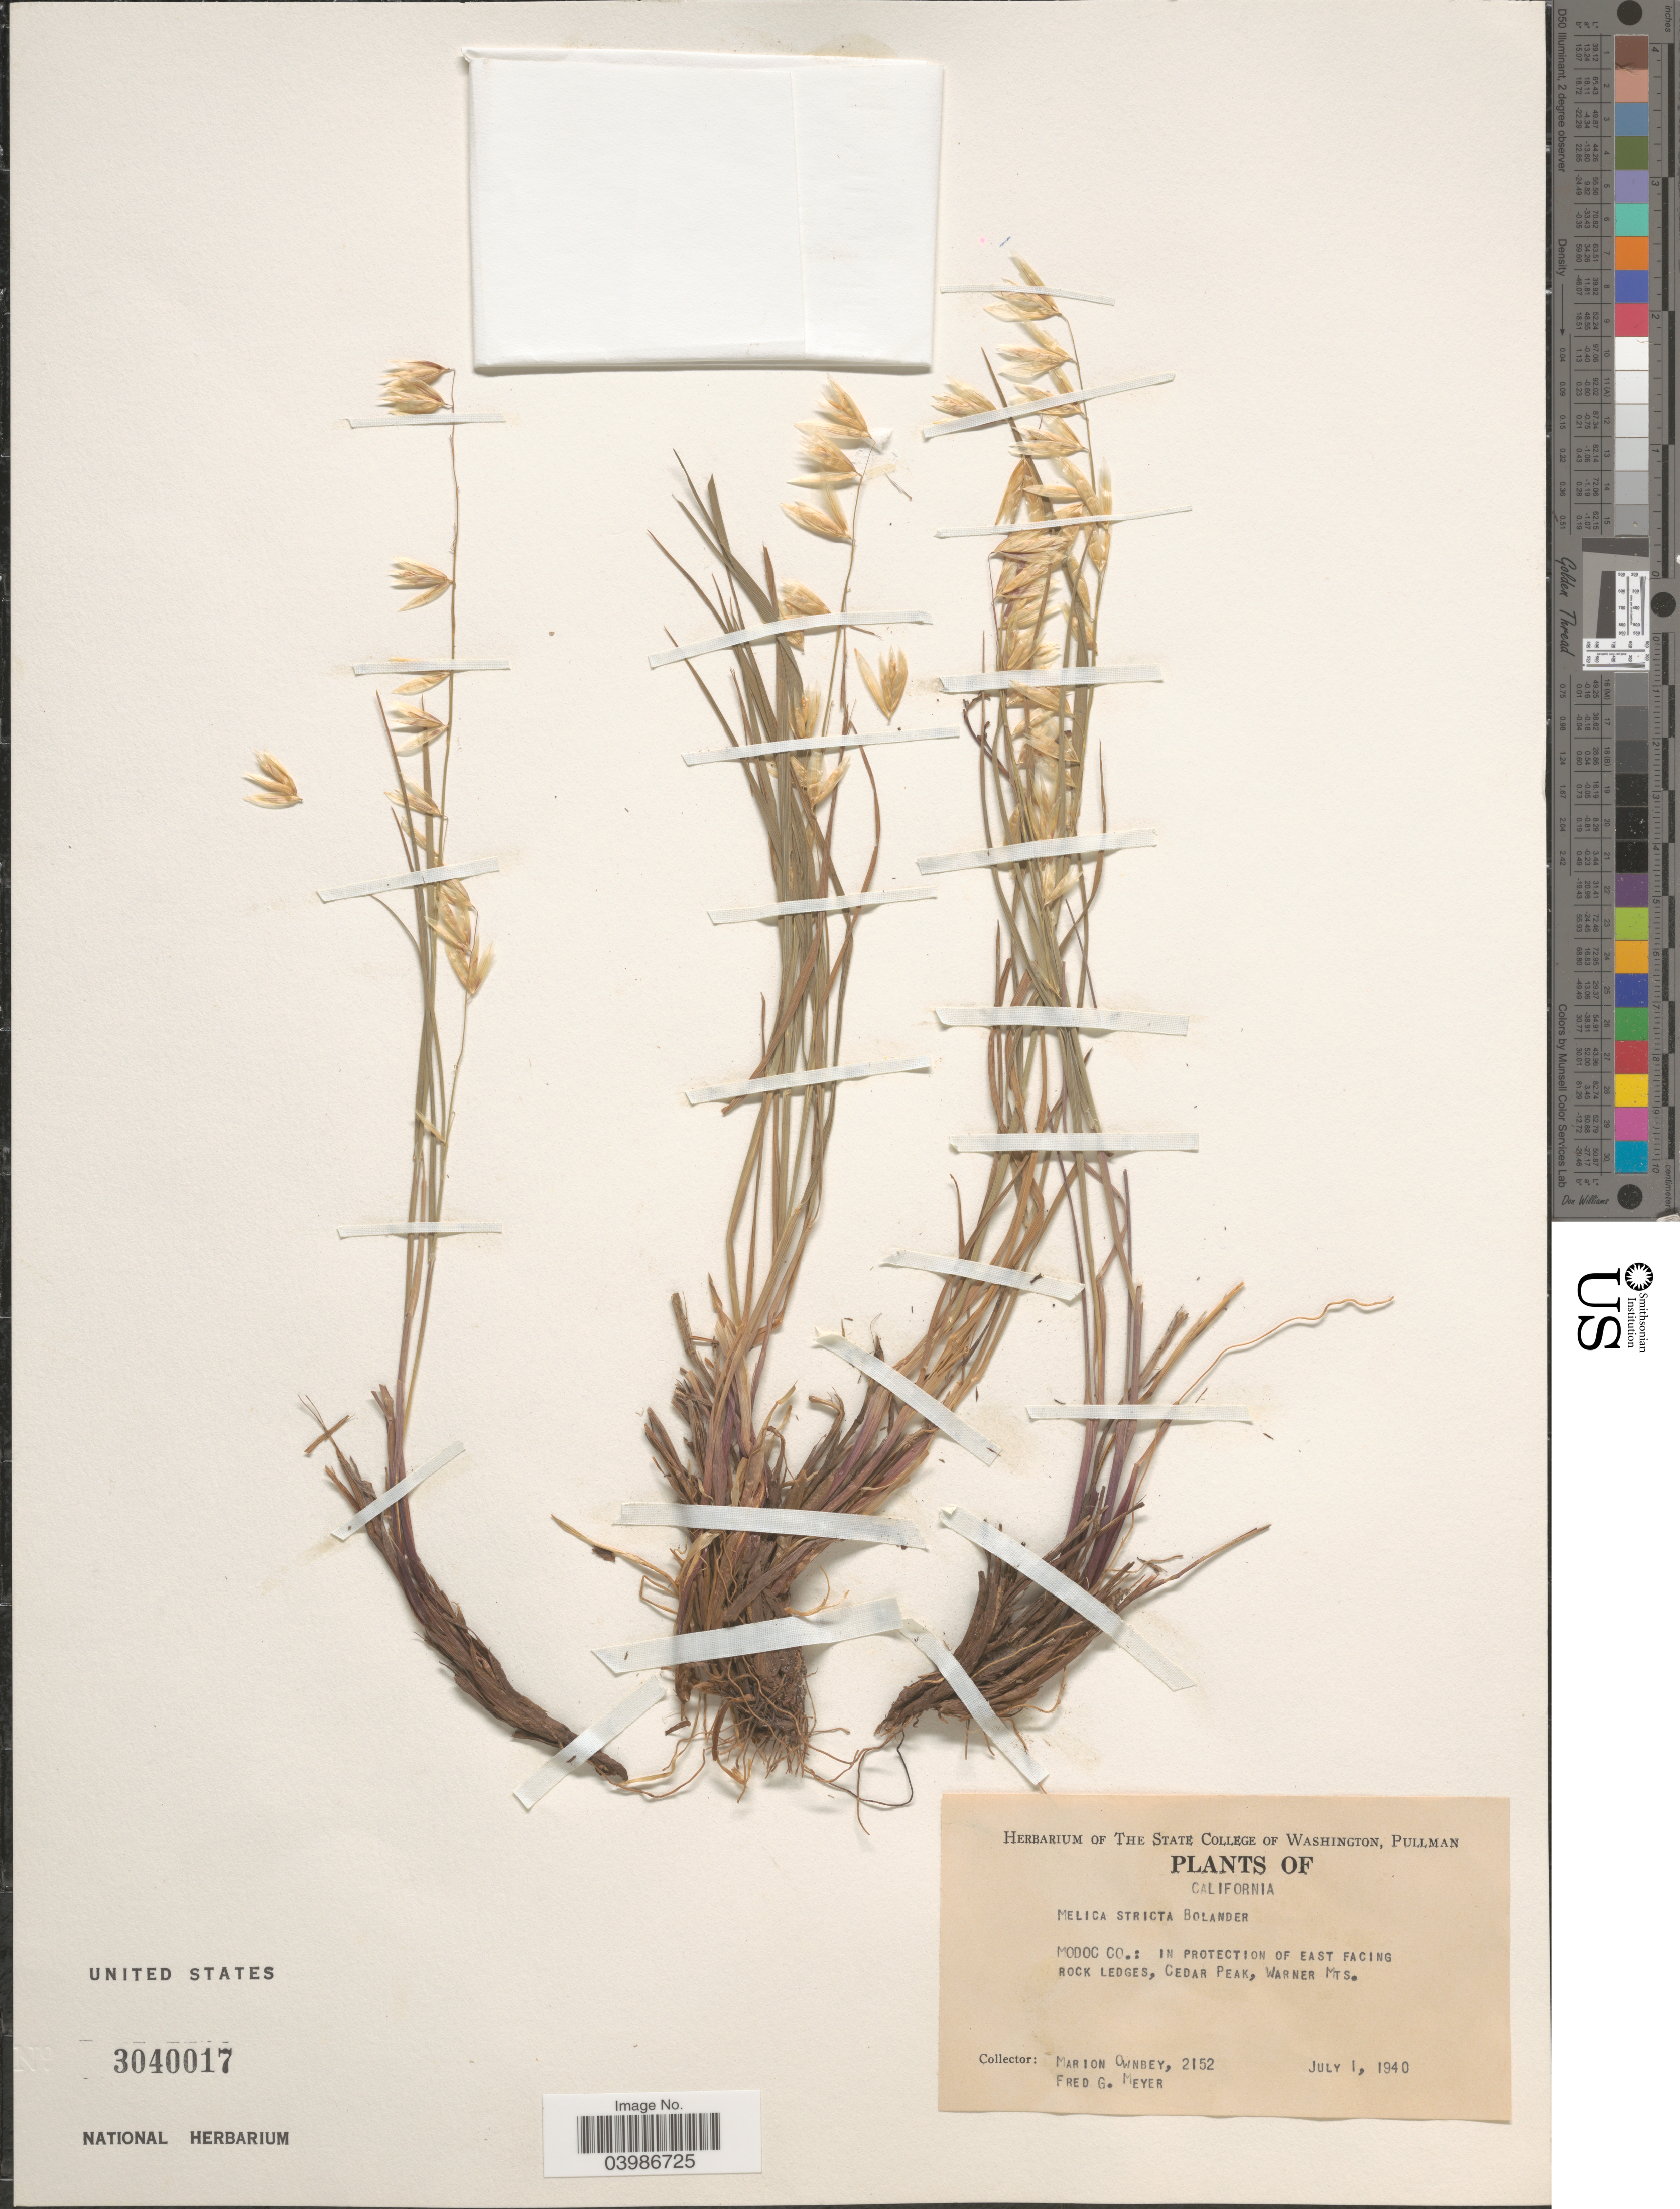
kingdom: Plantae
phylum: Tracheophyta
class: Liliopsida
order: Poales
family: Poaceae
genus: Melica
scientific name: Melica stricta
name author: Bol.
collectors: M. Ownbey & F. G. Meyer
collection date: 1940-07-01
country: United States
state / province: California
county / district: Modoc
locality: Modoc Co.: in protection of east facing rock ledges, Cedar Peak, Warner Mts.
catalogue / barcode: US 3040017